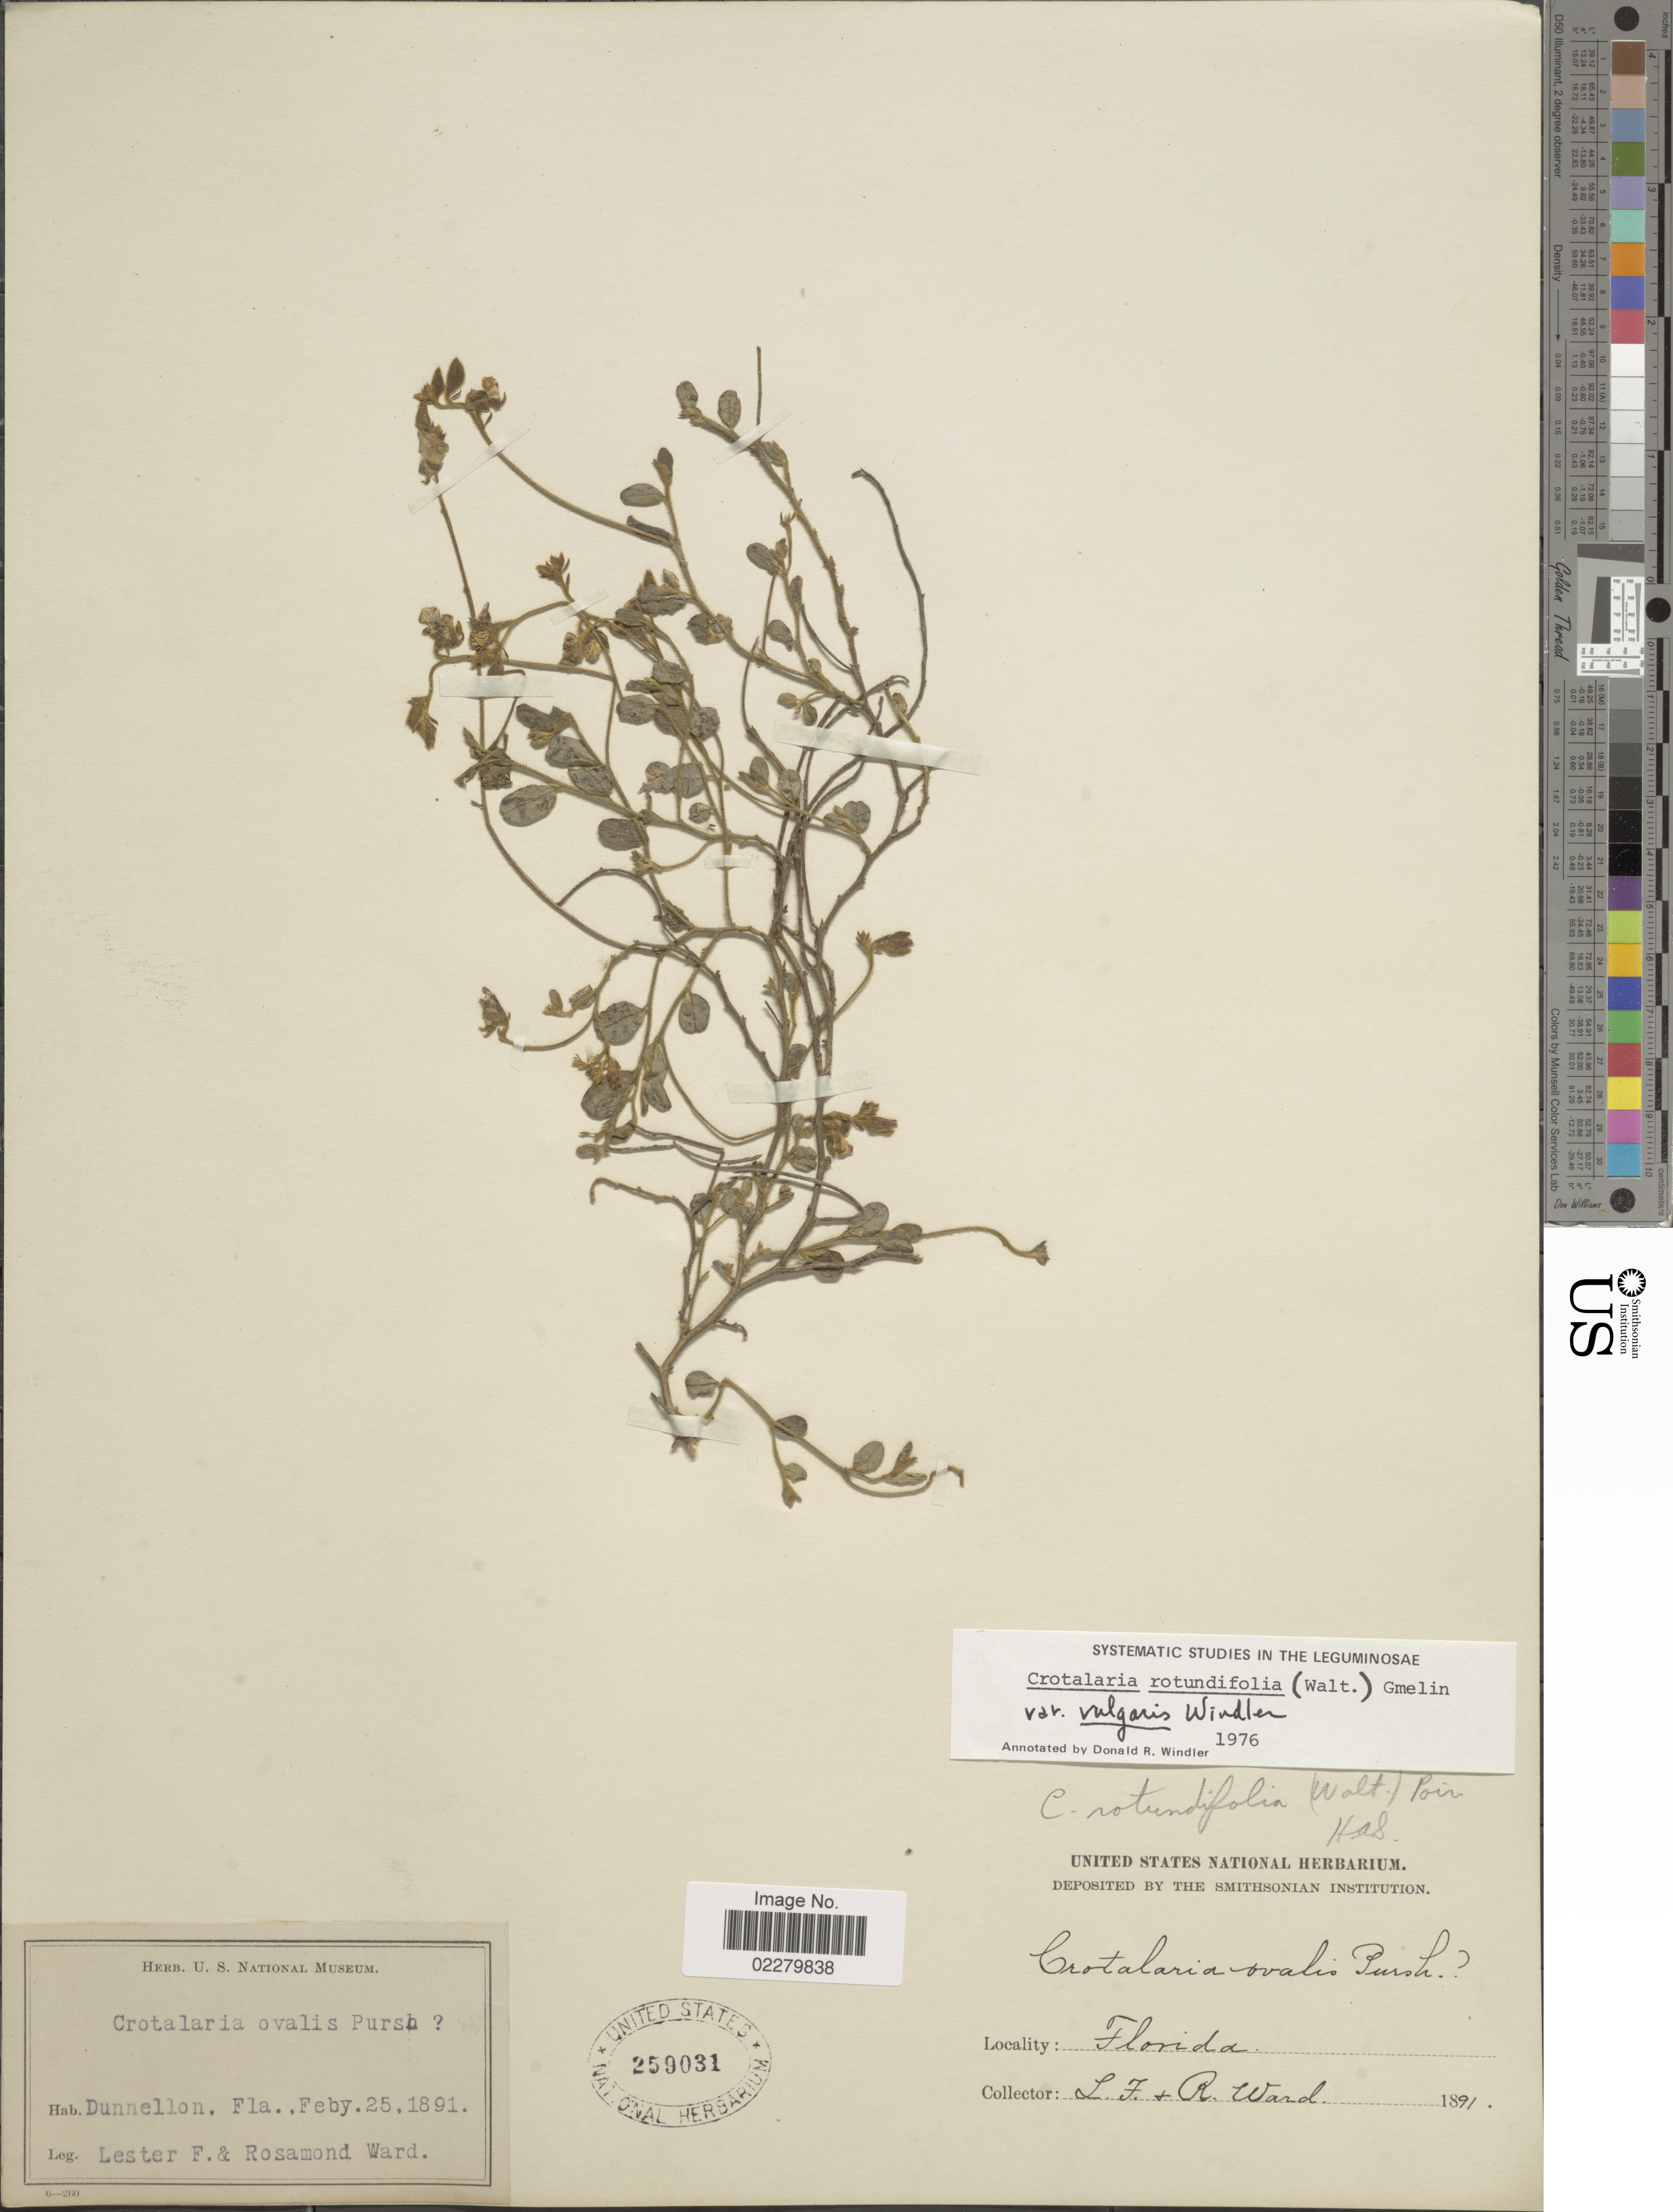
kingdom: Plantae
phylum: Tracheophyta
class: Magnoliopsida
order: Fabales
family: Fabaceae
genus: Crotalaria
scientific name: Crotalaria rotundifolia var. vulgaris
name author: Windler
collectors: L. F. Ward & R. Ward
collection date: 1891-02-25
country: United States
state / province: Florida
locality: Dunnellon, Fla.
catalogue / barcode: US 259031